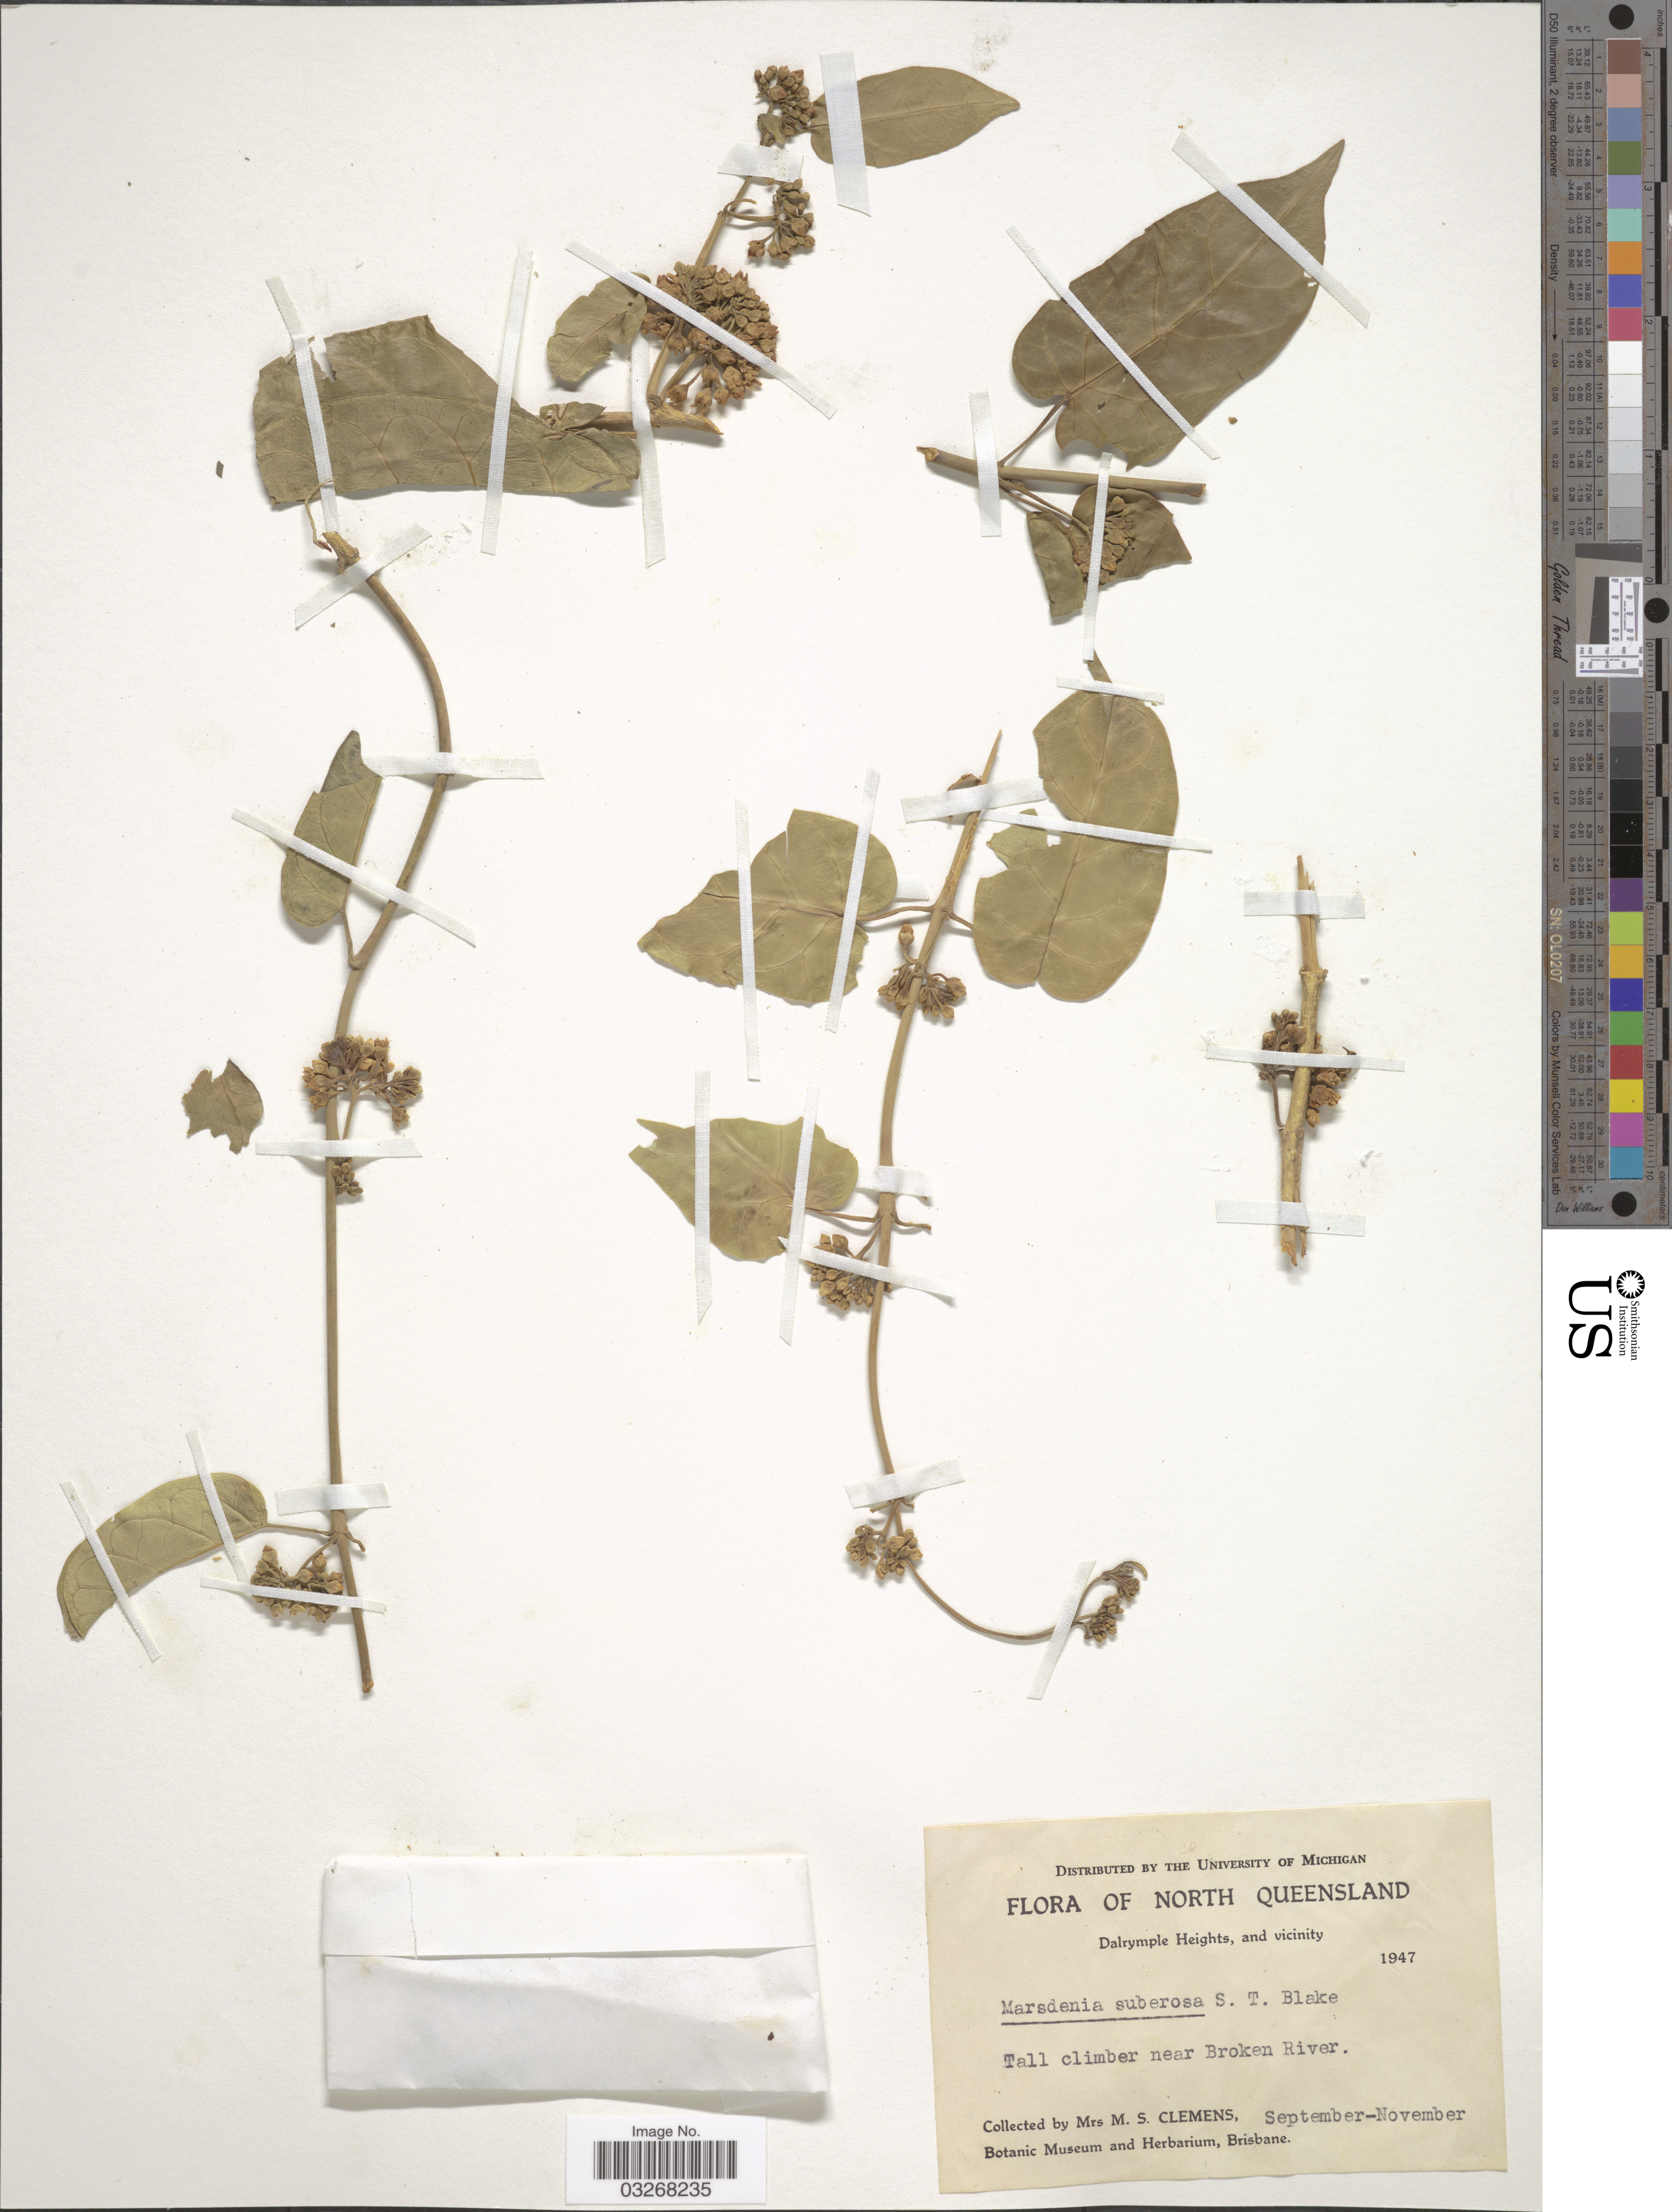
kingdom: Plantae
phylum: Tracheophyta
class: Magnoliopsida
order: Gentianales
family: Apocynaceae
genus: Marsdenia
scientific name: Marsdenia lloydii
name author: P.I. Forst.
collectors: M. S. Clemens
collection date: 1947-09/1947-11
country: Australia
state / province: Queensland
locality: North Queensland. Dalrymple Heights, and vicinity. Near Broken River.